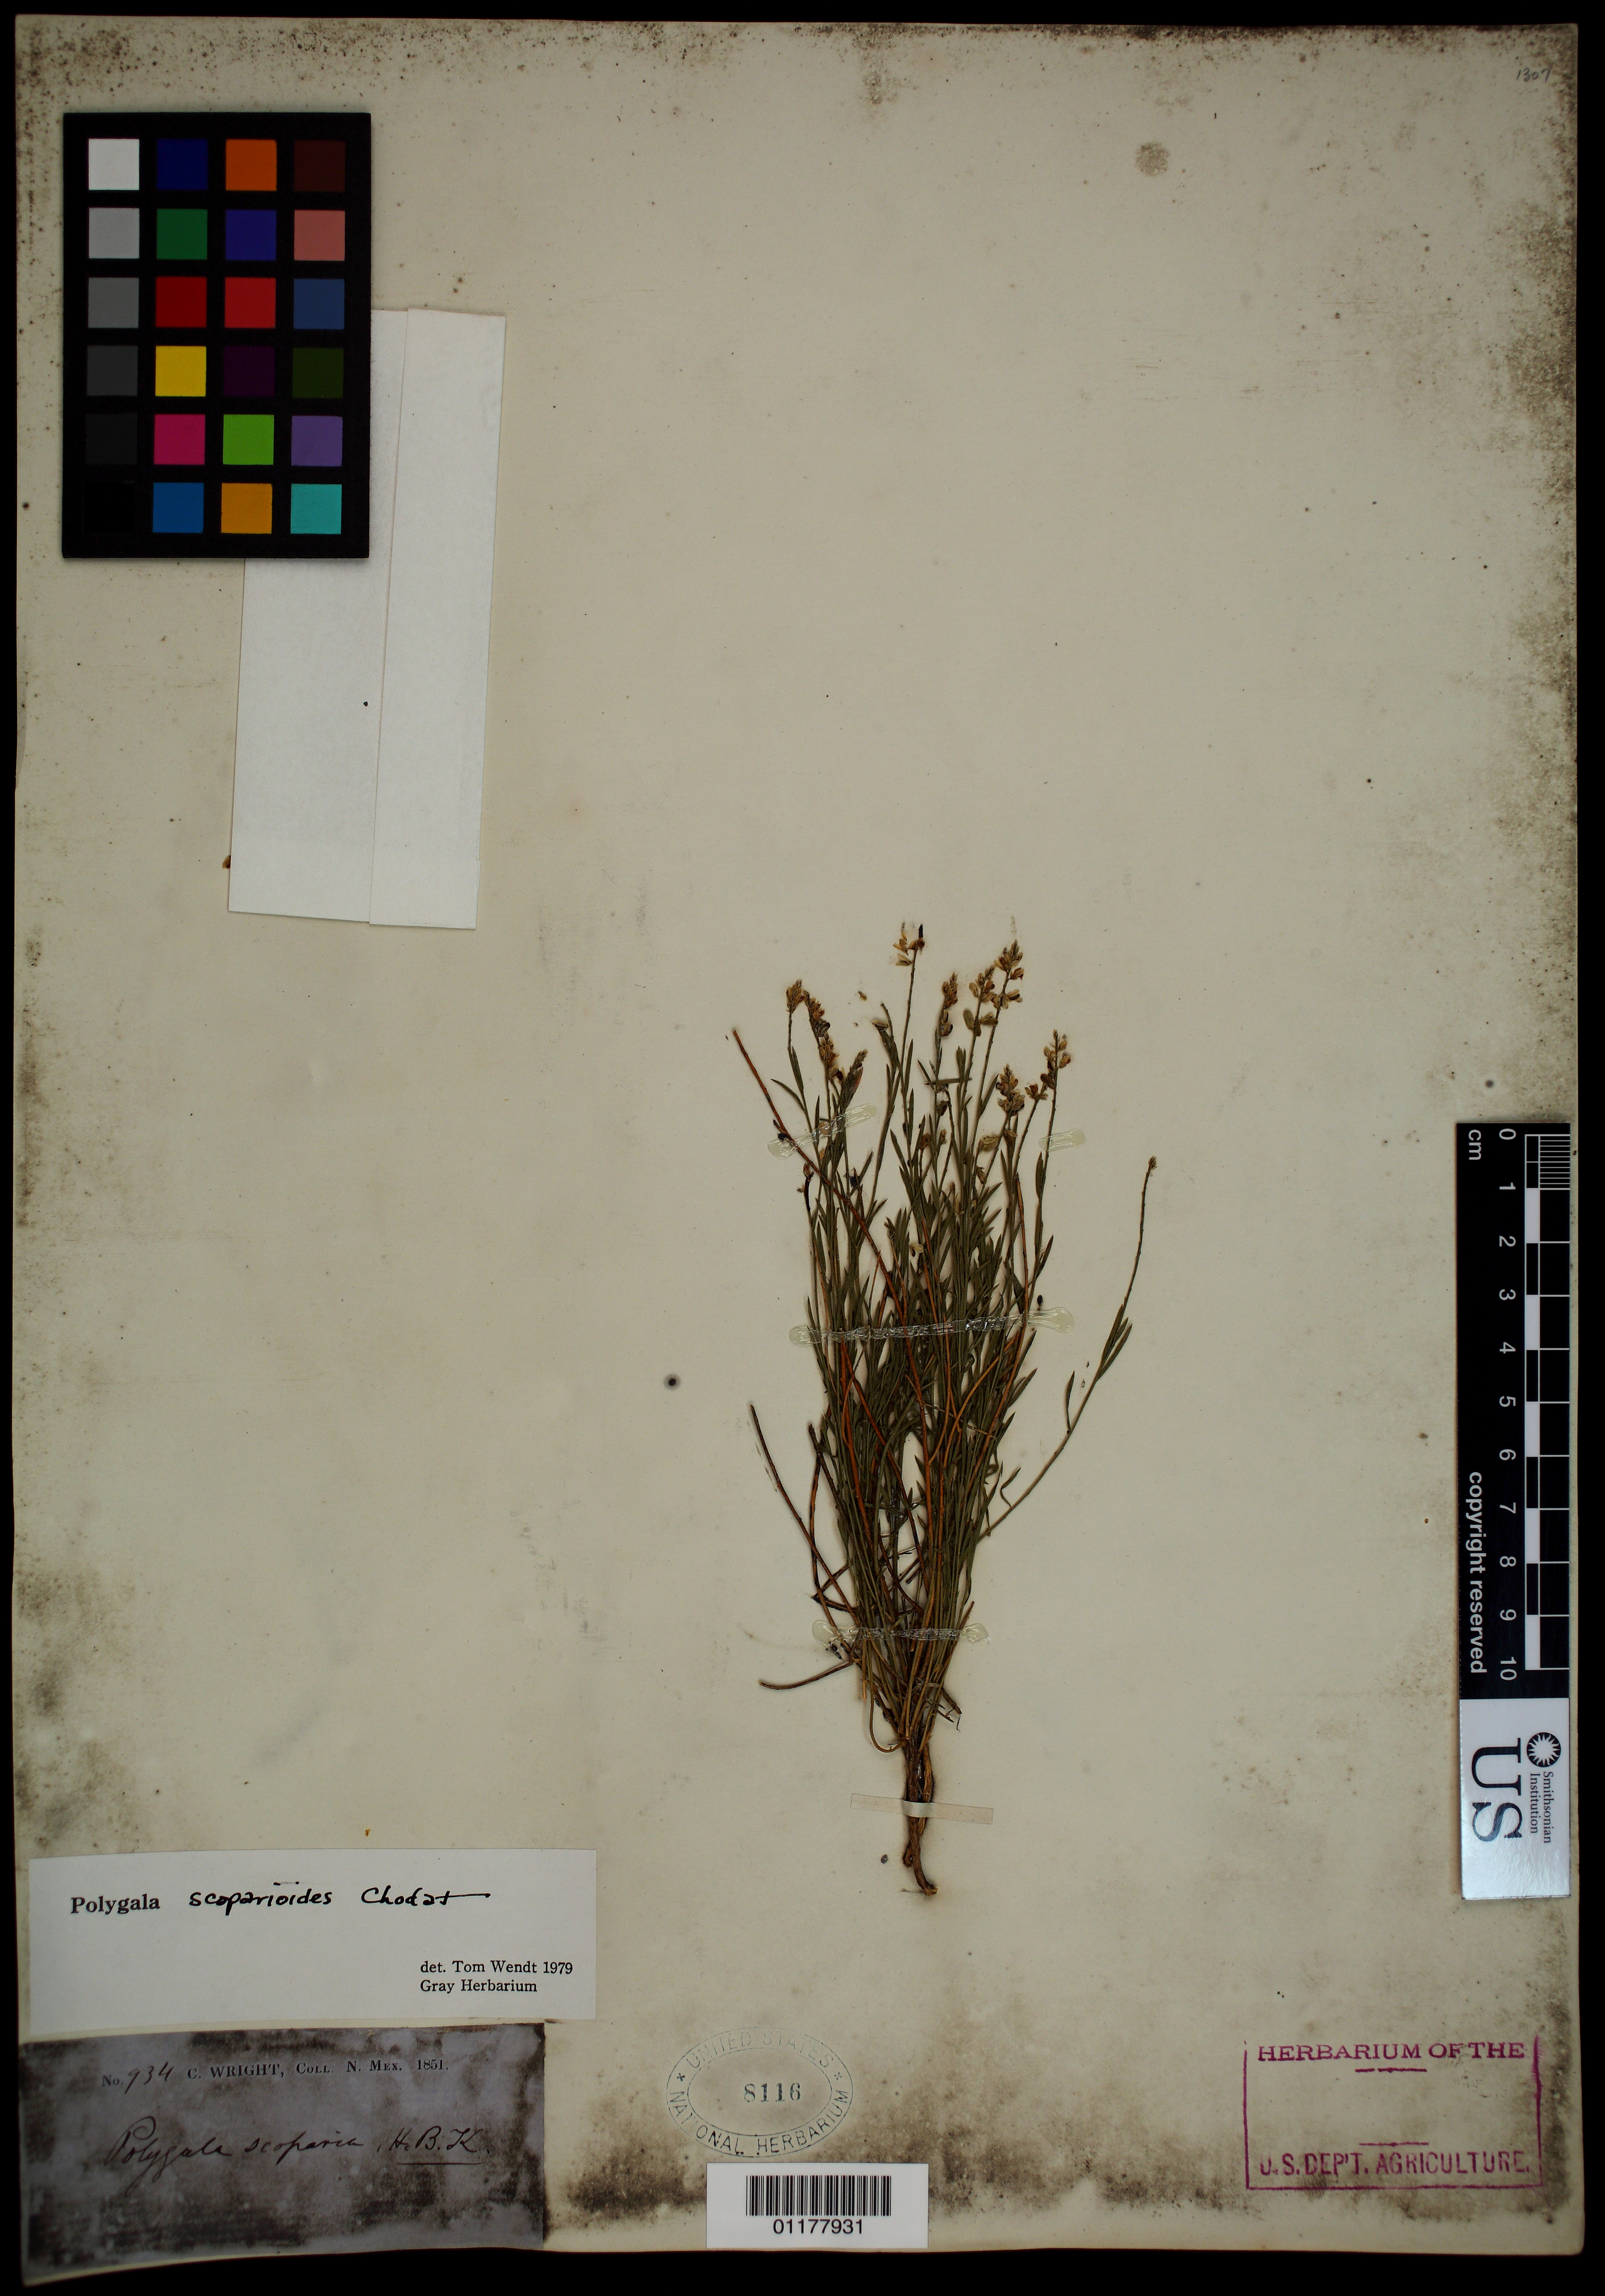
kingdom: Plantae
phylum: Tracheophyta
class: Magnoliopsida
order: Fabales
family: Polygalaceae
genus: Polygala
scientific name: Polygala scoparioides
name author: Chodat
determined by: Wendt.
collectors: C. Wright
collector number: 934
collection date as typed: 1851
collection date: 1851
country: United States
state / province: New Mexico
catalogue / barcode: US 8116